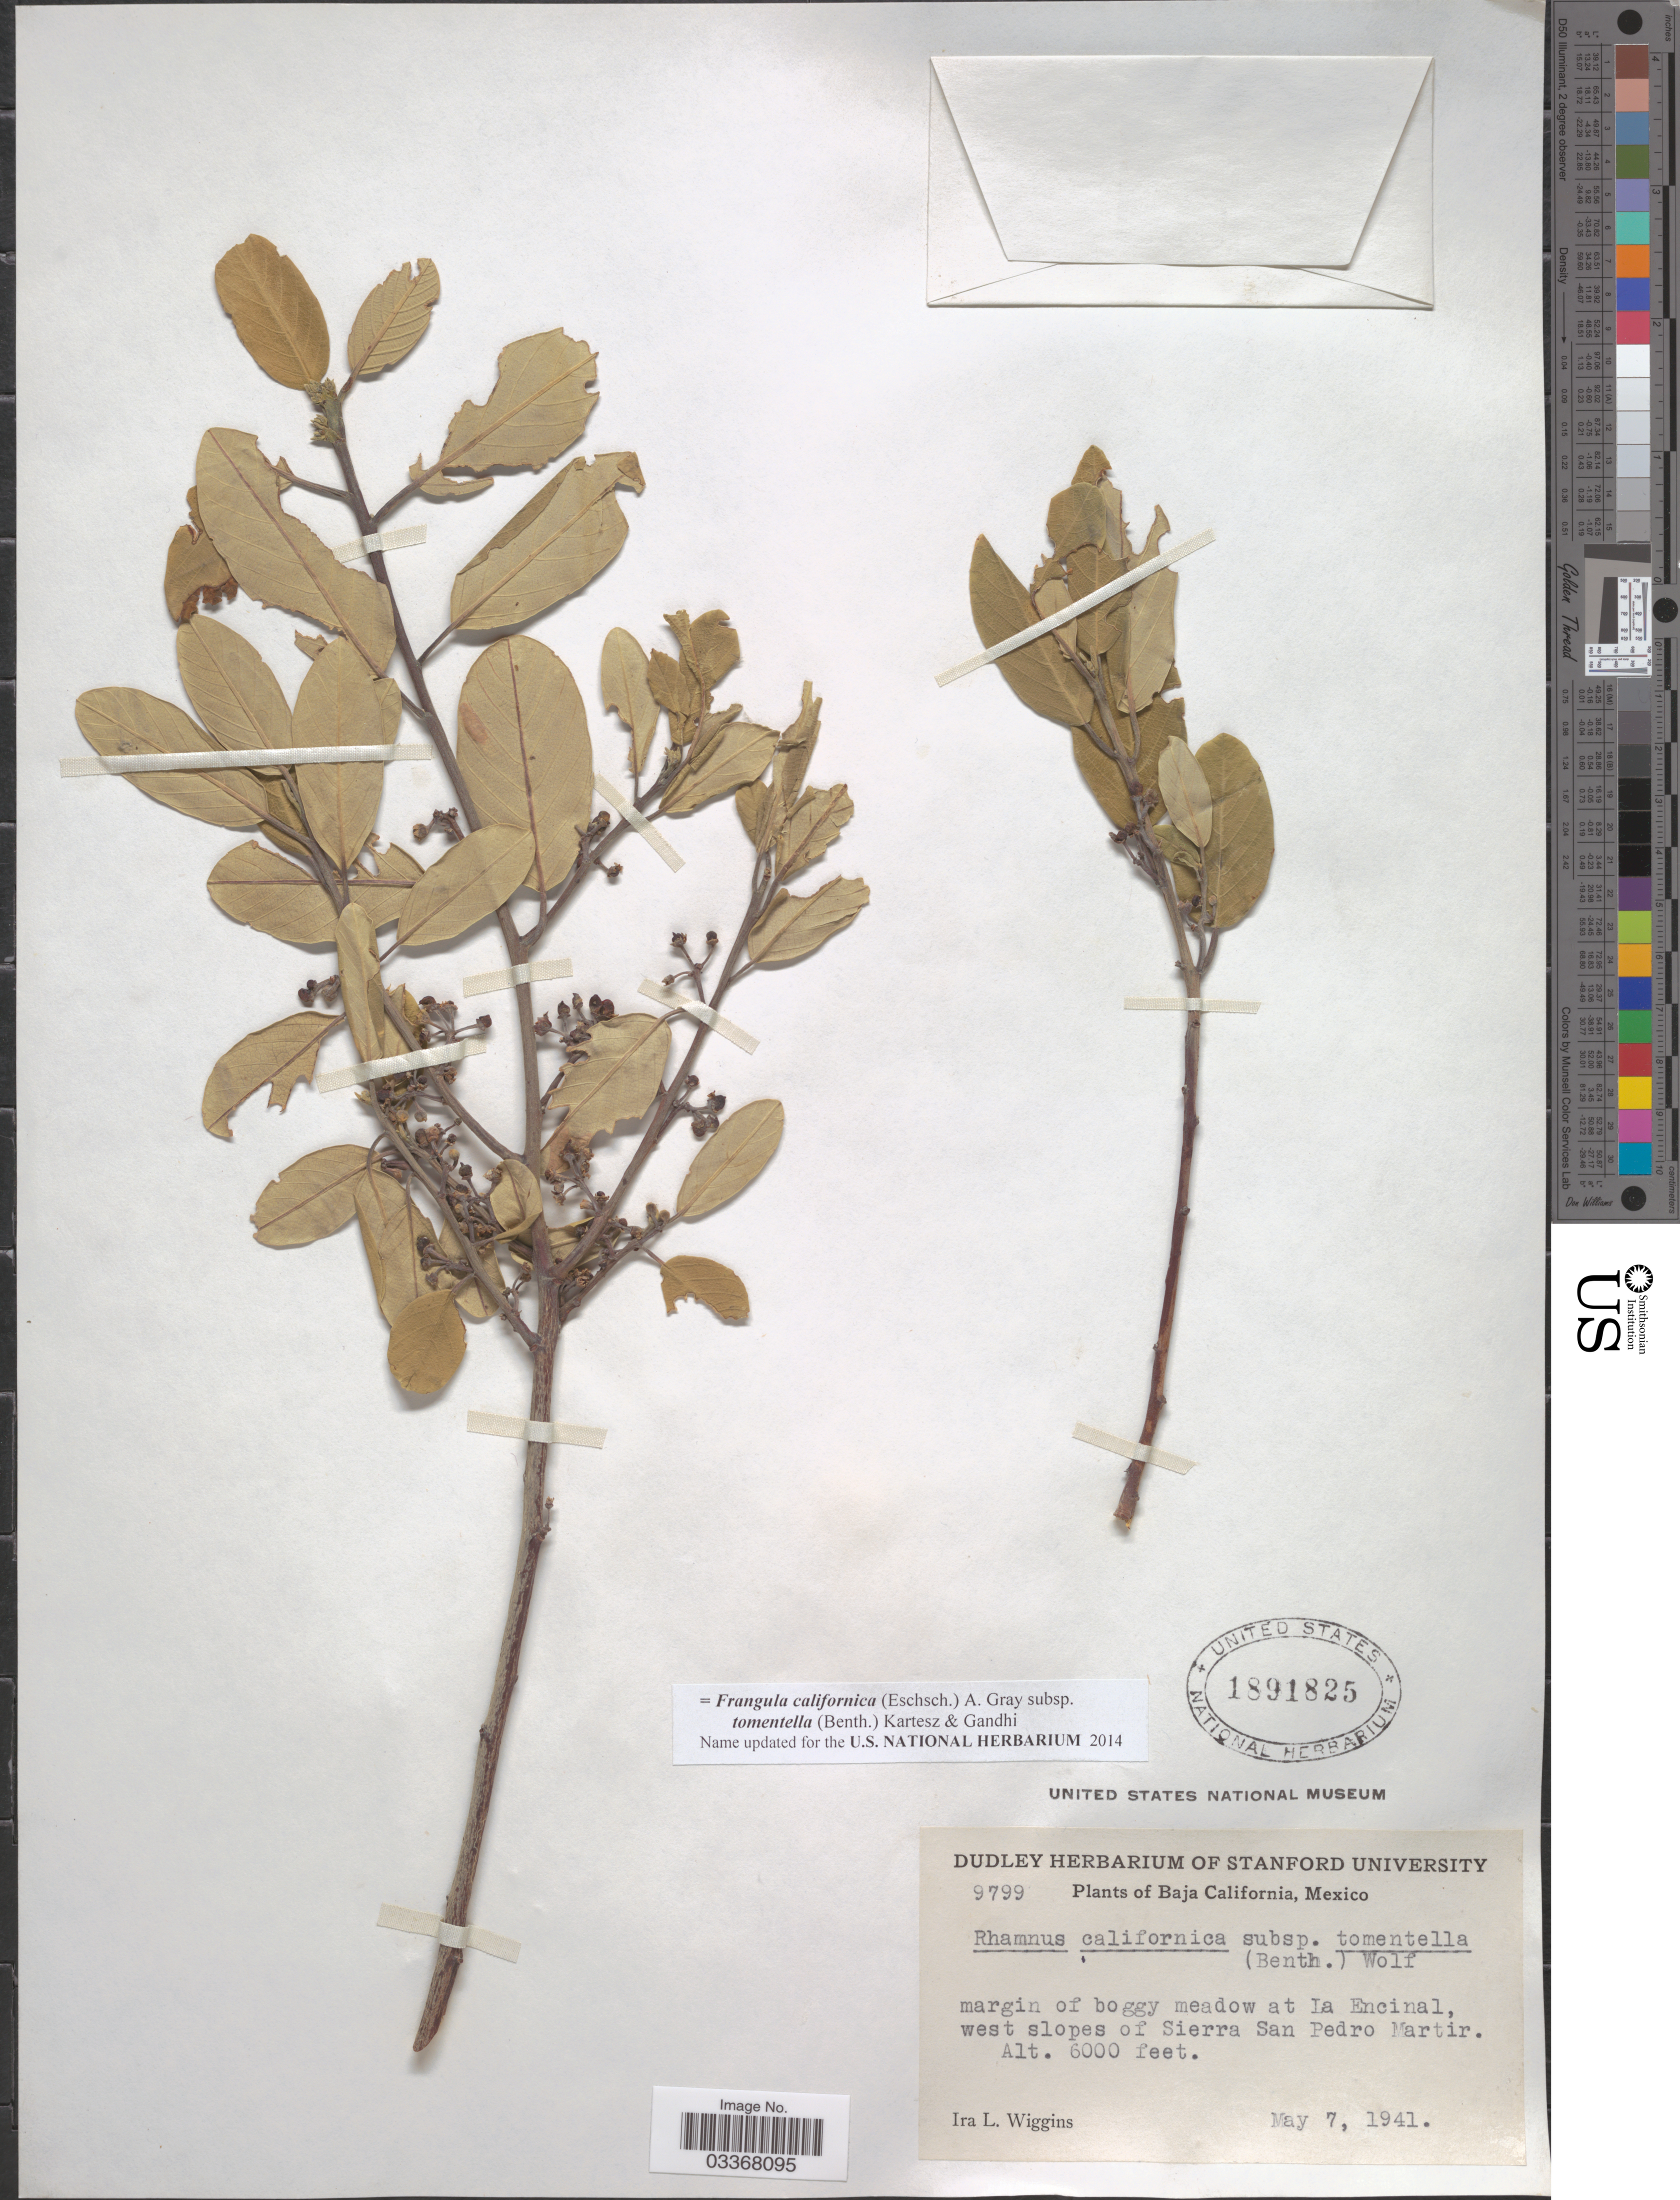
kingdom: Plantae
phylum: Tracheophyta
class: Magnoliopsida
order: Rosales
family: Rhamnaceae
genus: Frangula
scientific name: Frangula californica subsp. tomentella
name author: (Benth.) Kartesz & Gandhi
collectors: I. L. Wiggins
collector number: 9799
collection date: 1941-05-07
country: Mexico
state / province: Baja California Sur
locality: Margin of boggy meadow at La Encinal, west slope of Sierra San Pedro Martir.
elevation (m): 1829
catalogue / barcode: US 1891825